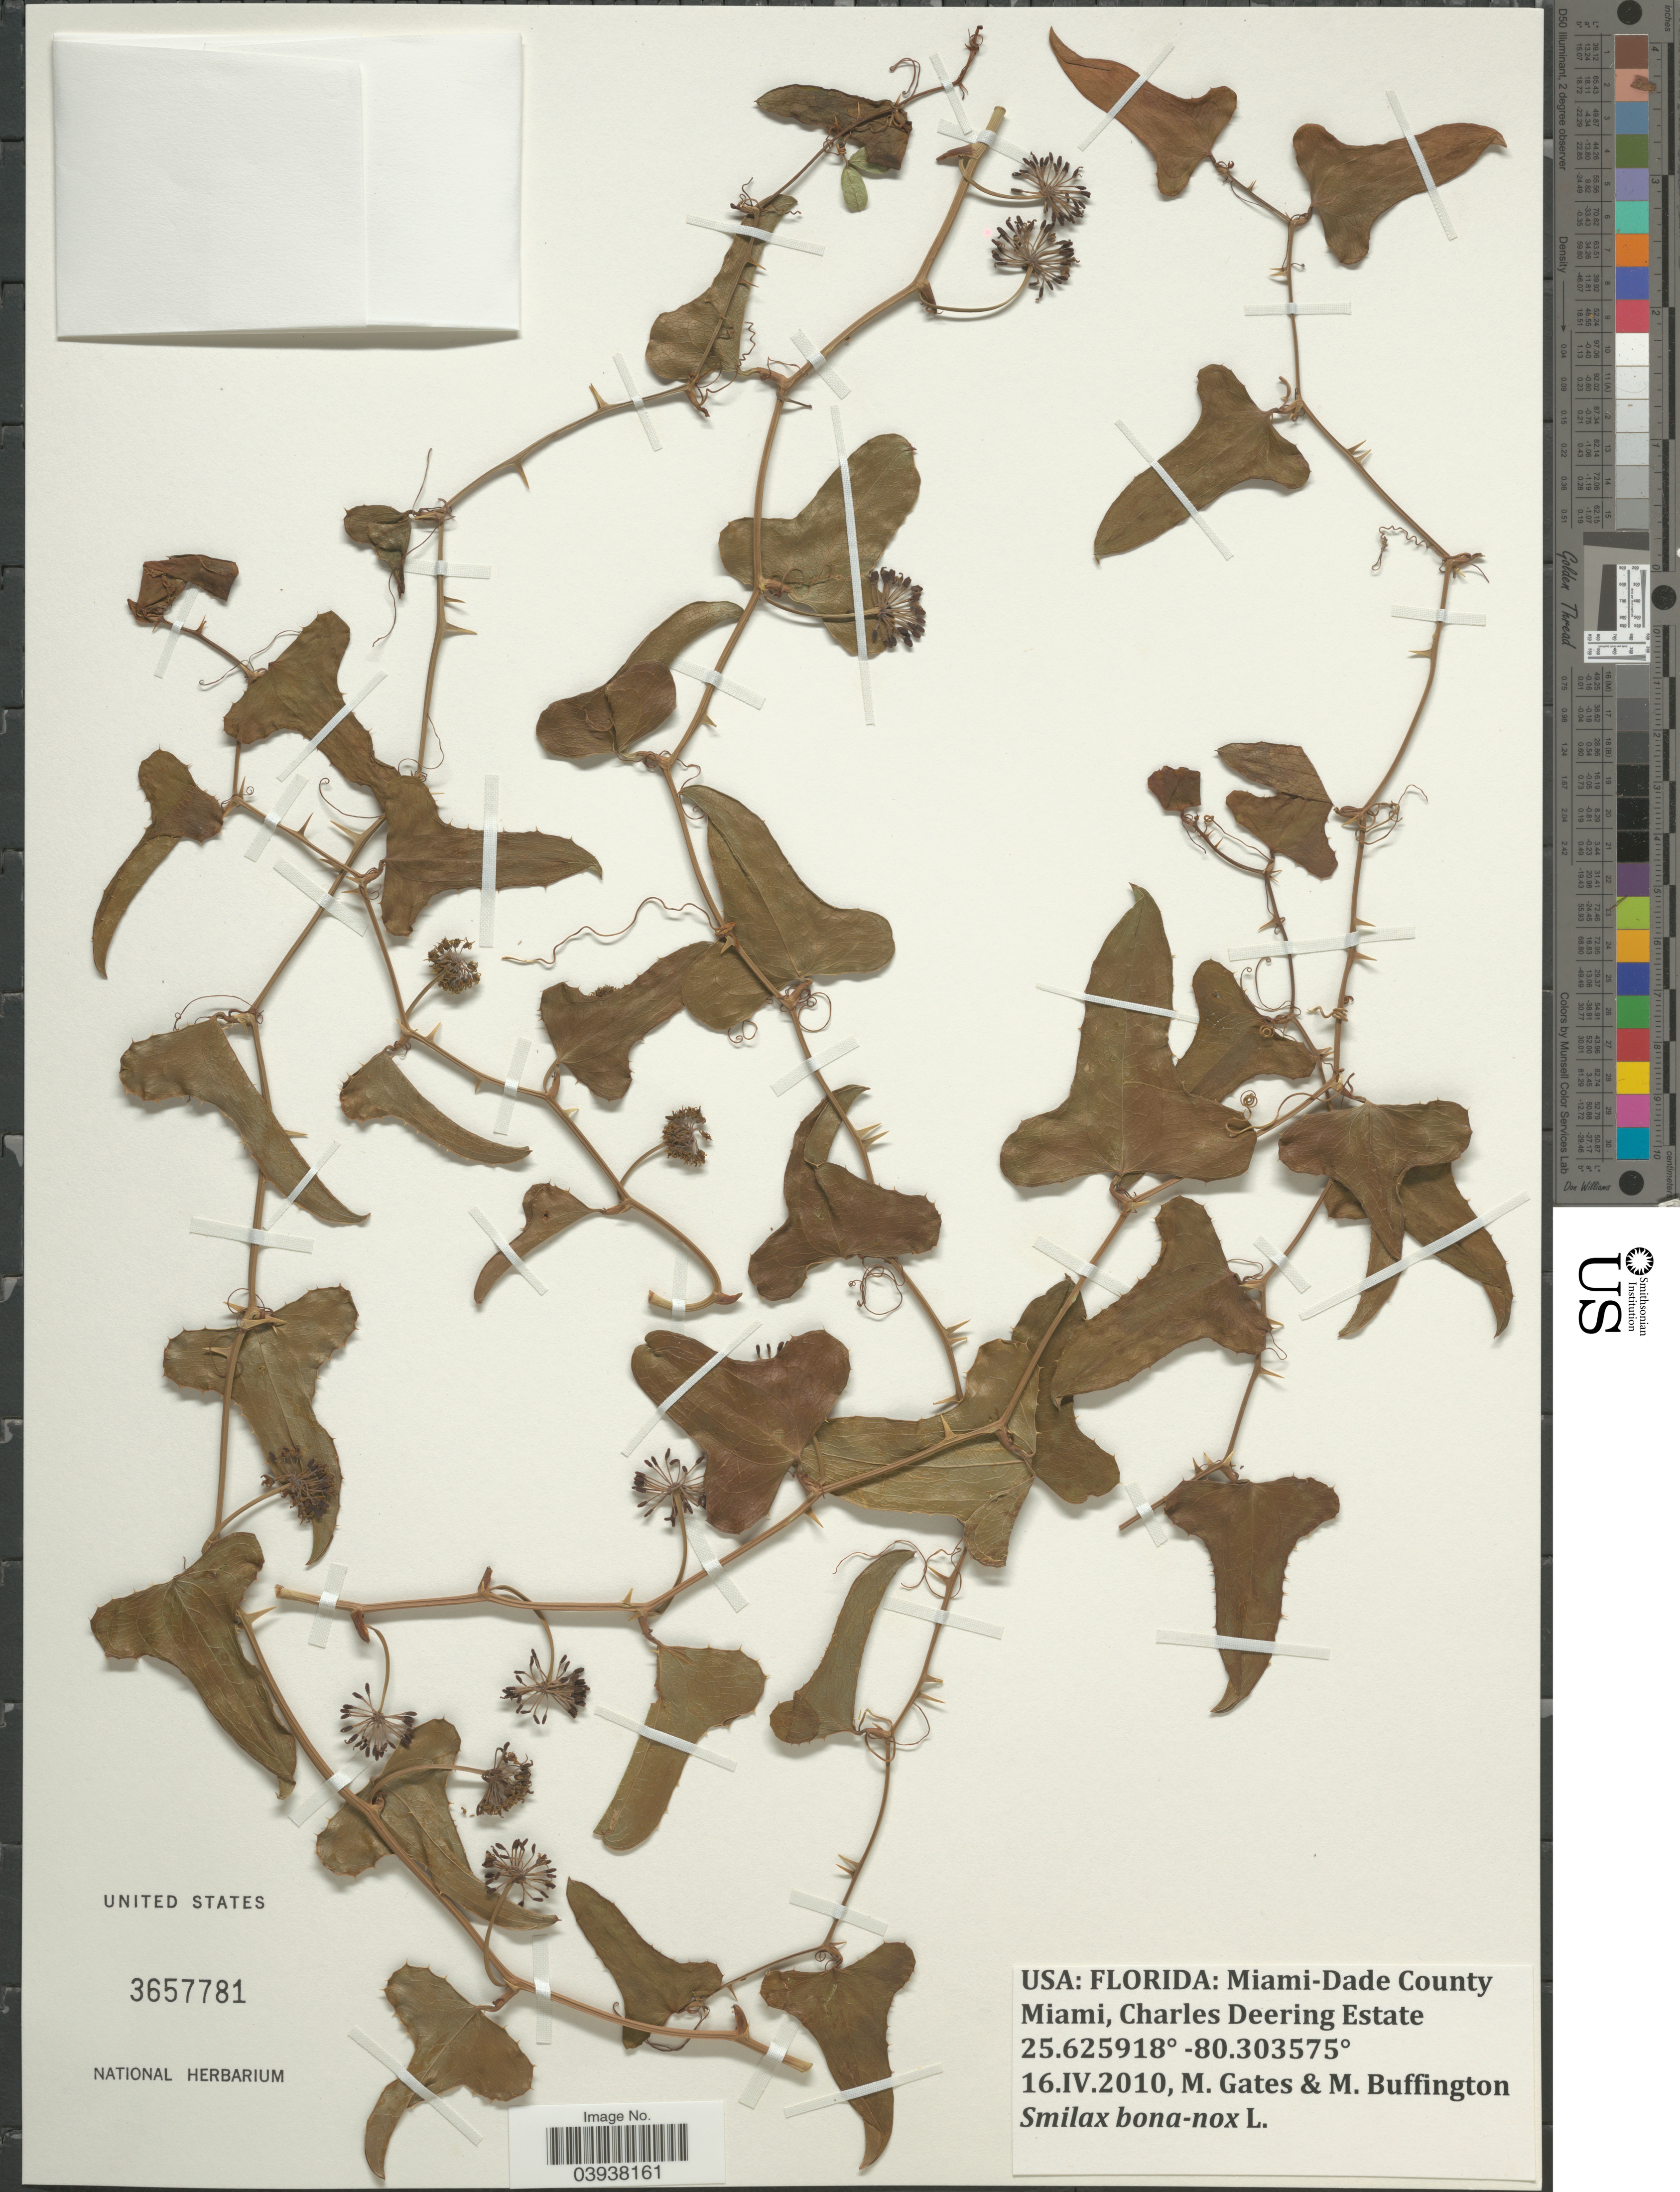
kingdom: Plantae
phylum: Tracheophyta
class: Liliopsida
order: Liliales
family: Smilacaceae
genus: Smilax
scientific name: Smilax bona-nox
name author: L.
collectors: M. Gates & M. Buffington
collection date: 2010-04-16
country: United States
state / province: Florida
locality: Miami-Dade County. Miami, Charles Deering Estate.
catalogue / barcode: US 3657781